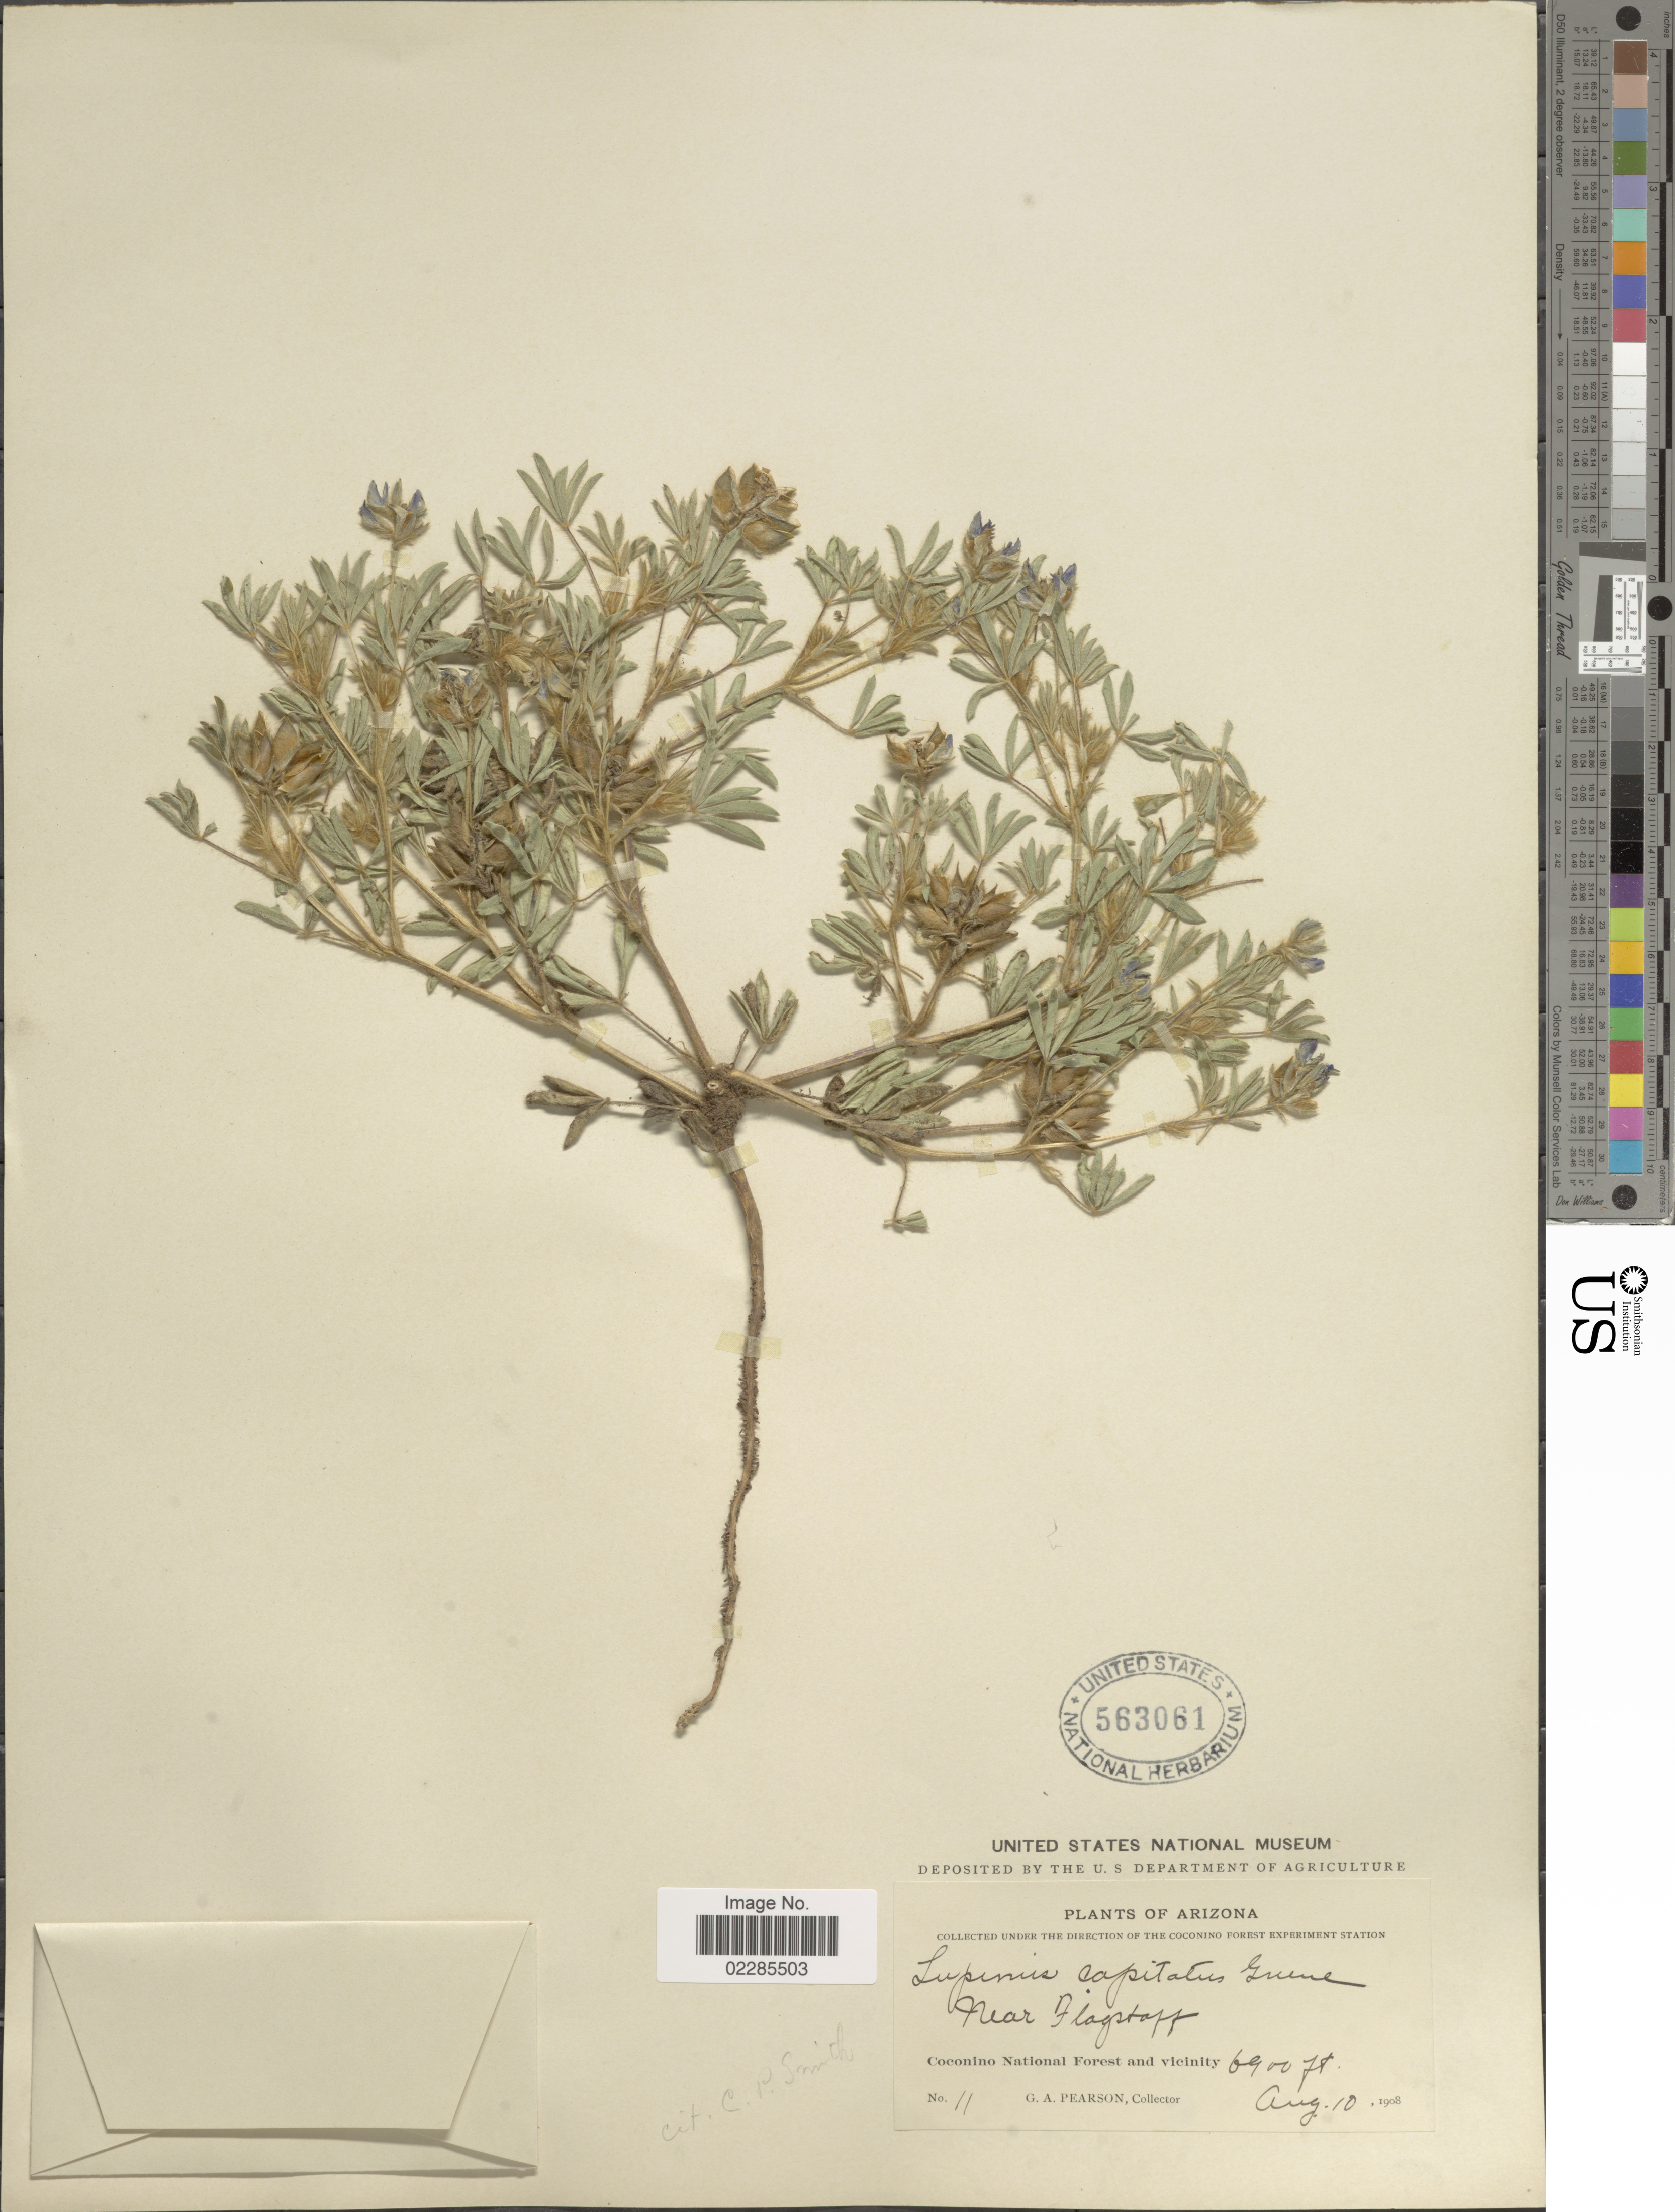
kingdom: Plantae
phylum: Tracheophyta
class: Magnoliopsida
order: Fabales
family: Fabaceae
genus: Lupinus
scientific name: Lupinus kingii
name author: S. Watson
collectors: G. Pearson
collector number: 11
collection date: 1908-08-10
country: United States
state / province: Arizona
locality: Near Flagstaff, Coconino National Forest and vicinity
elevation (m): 2103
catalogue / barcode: US 563061